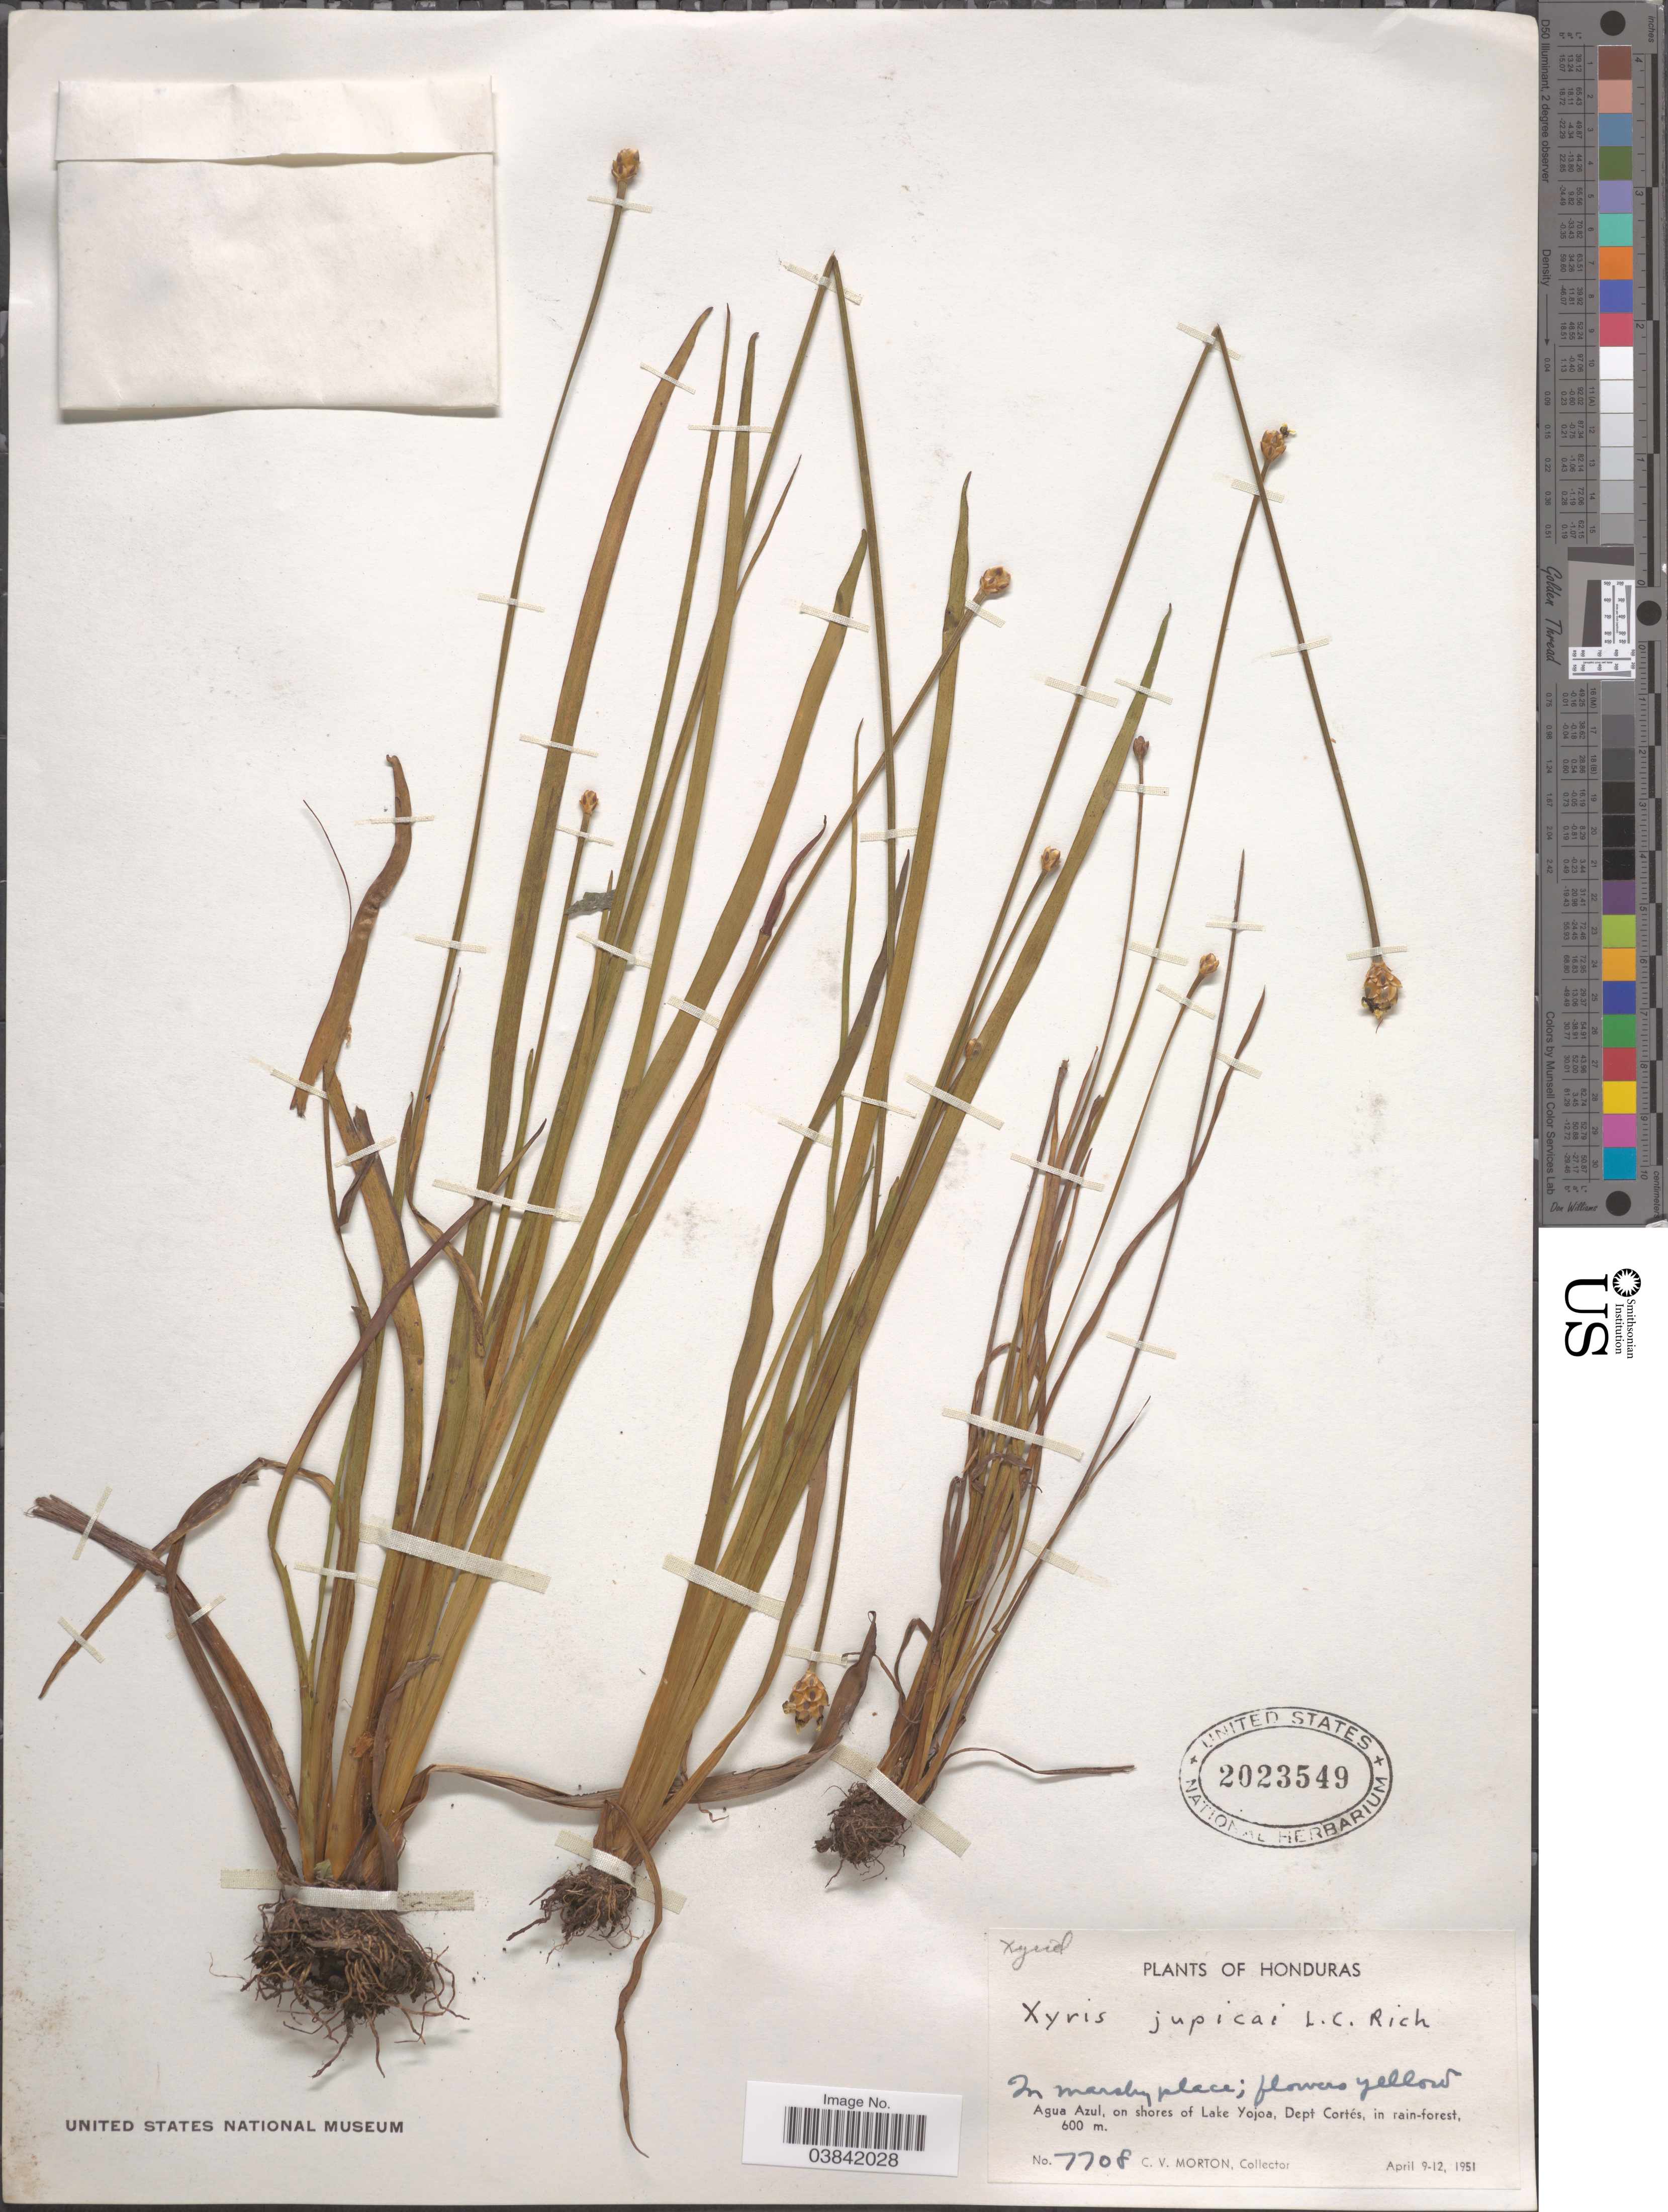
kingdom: Plantae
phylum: Tracheophyta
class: Liliopsida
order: Poales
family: Xyridaceae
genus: Xyris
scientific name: Xyris jupicai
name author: Rich.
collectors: C. V. Morton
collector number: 7708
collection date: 1951-04-09/1951-04-12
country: Honduras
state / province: Cortes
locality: In marshy place; Agua Azul, on shores of Lake Yojoa, Dept. Cortés, in rain-forest.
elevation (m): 600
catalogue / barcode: US 2023549